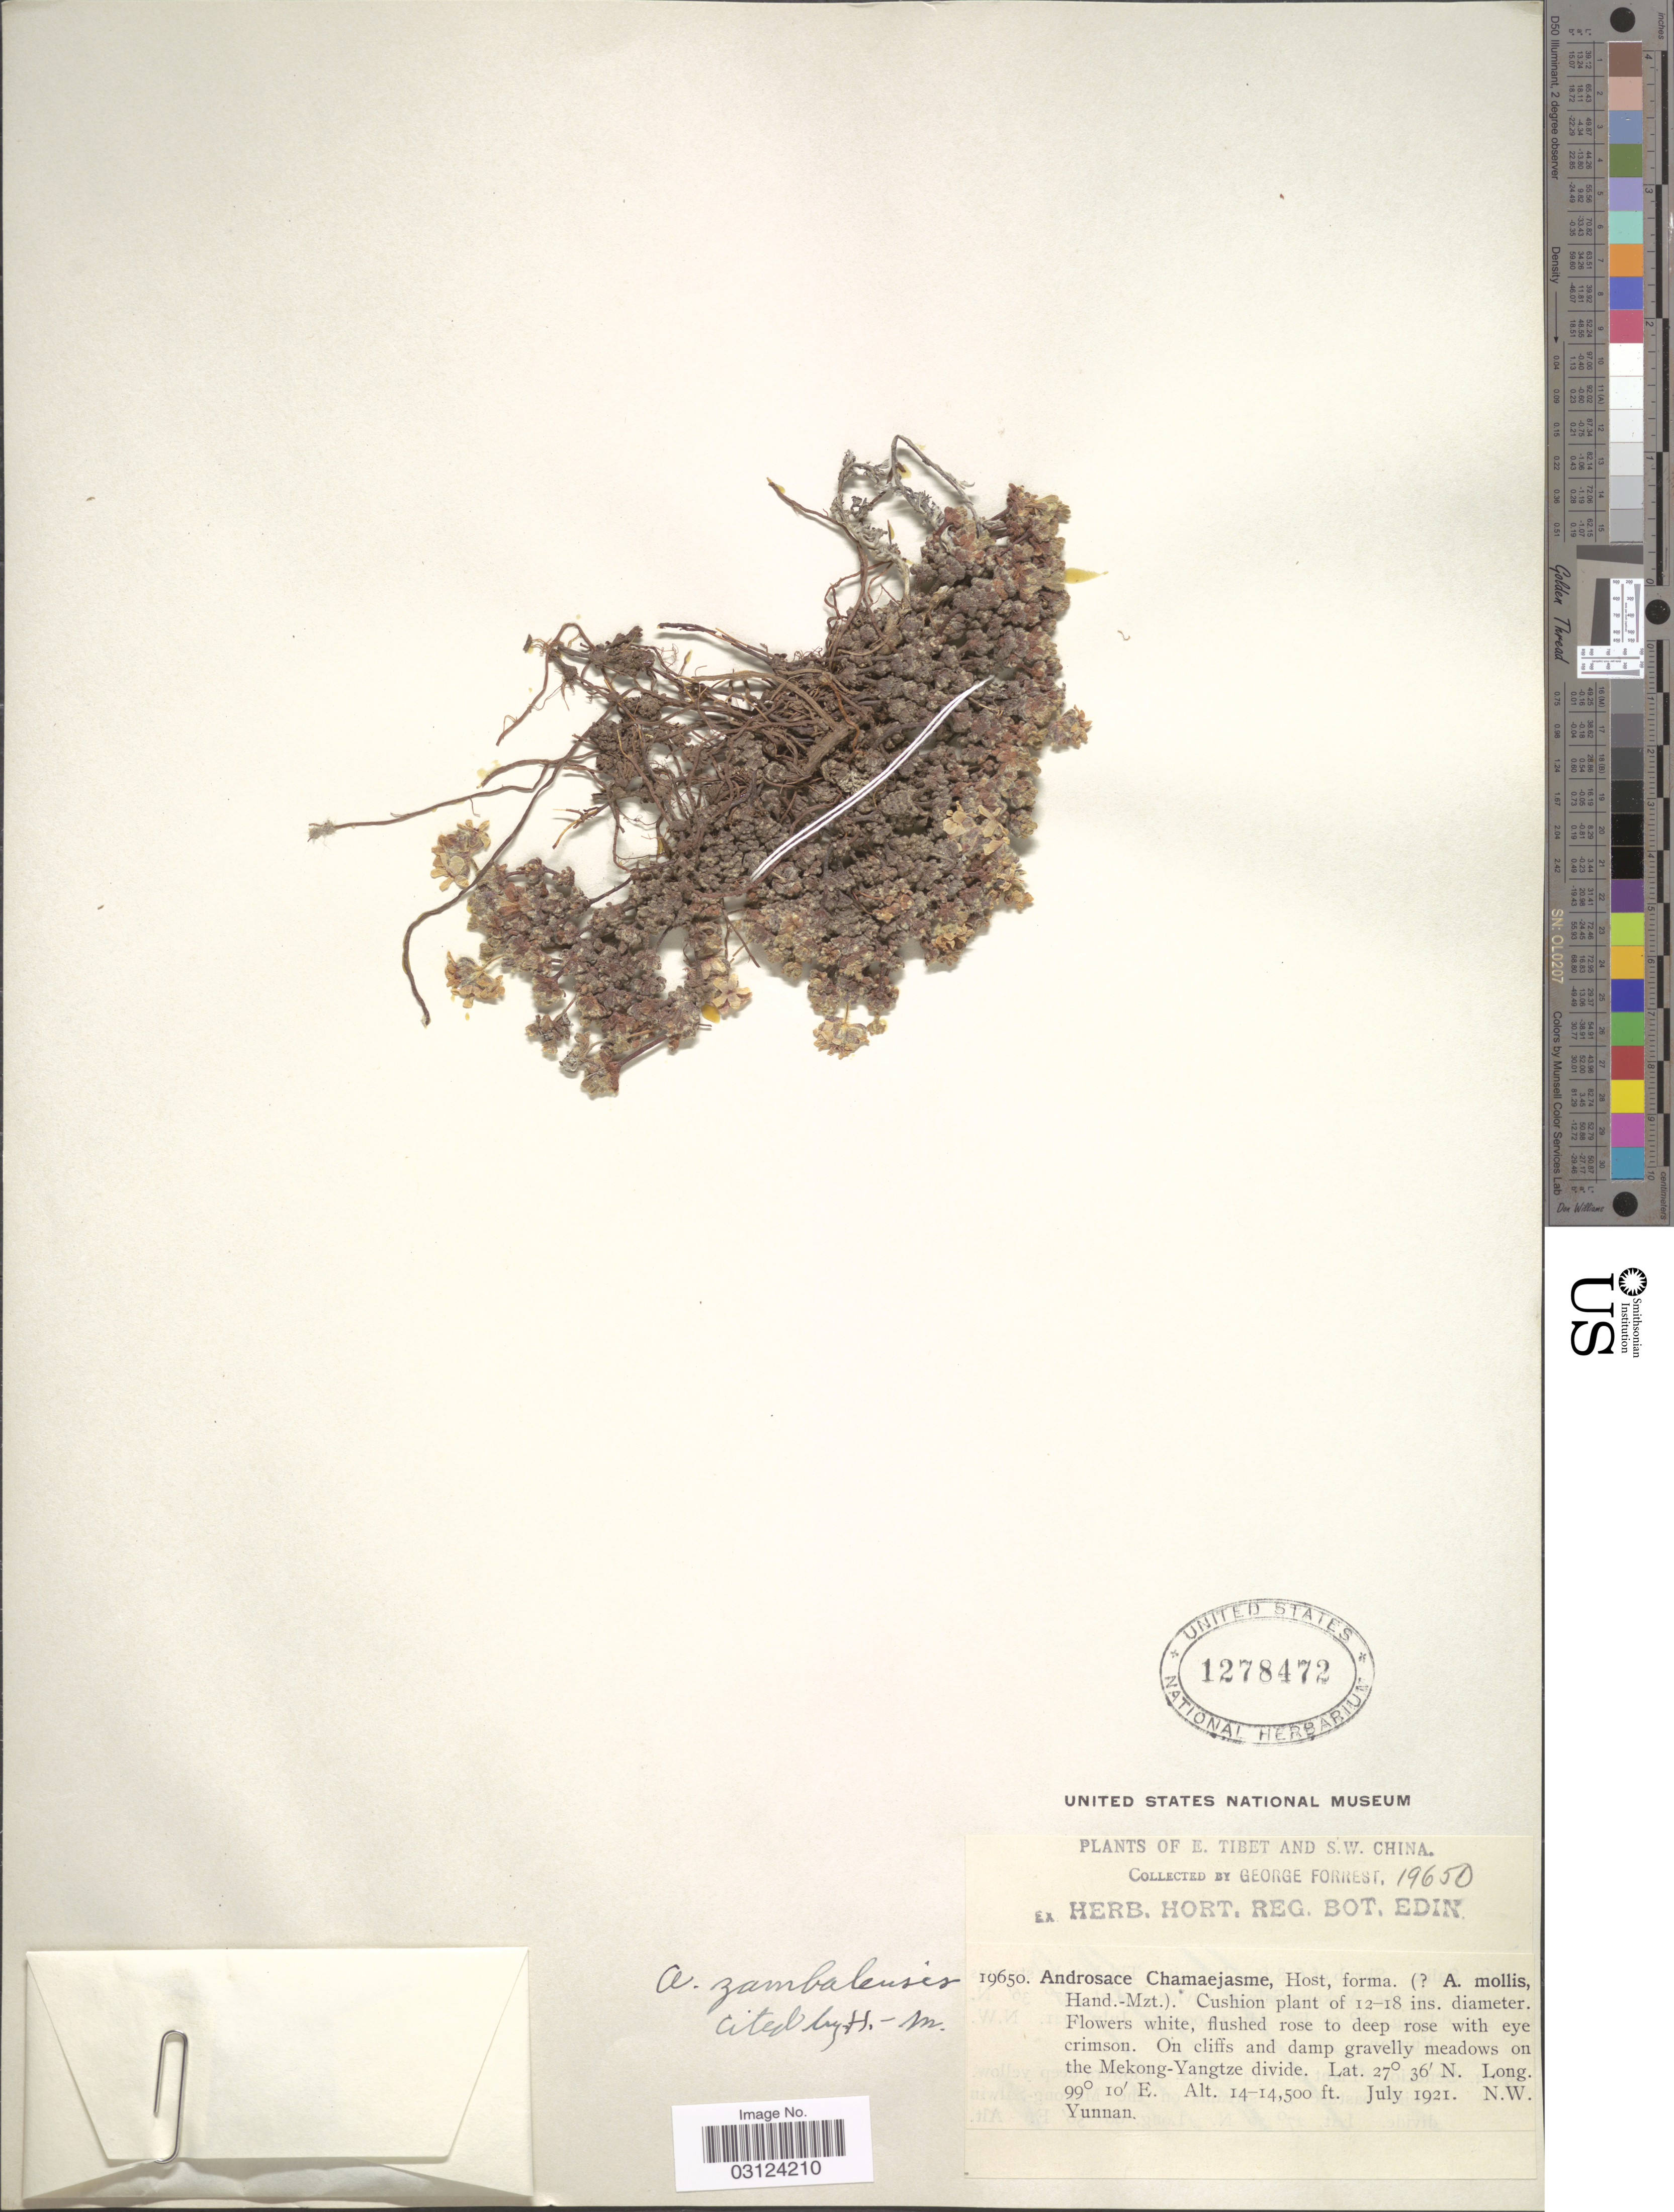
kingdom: Plantae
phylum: Tracheophyta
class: Magnoliopsida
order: Ericales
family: Primulaceae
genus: Androsace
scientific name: Androsace zambalensis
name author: (Petitm.) Hand.-Mazz.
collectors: G. Forrest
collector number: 19650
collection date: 1921-07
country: China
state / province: Yunnan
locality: S.W. China, On cliffs and damp gravelly meadows on the Mekong-Yangtze divide.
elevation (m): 4267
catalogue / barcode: US 1278472